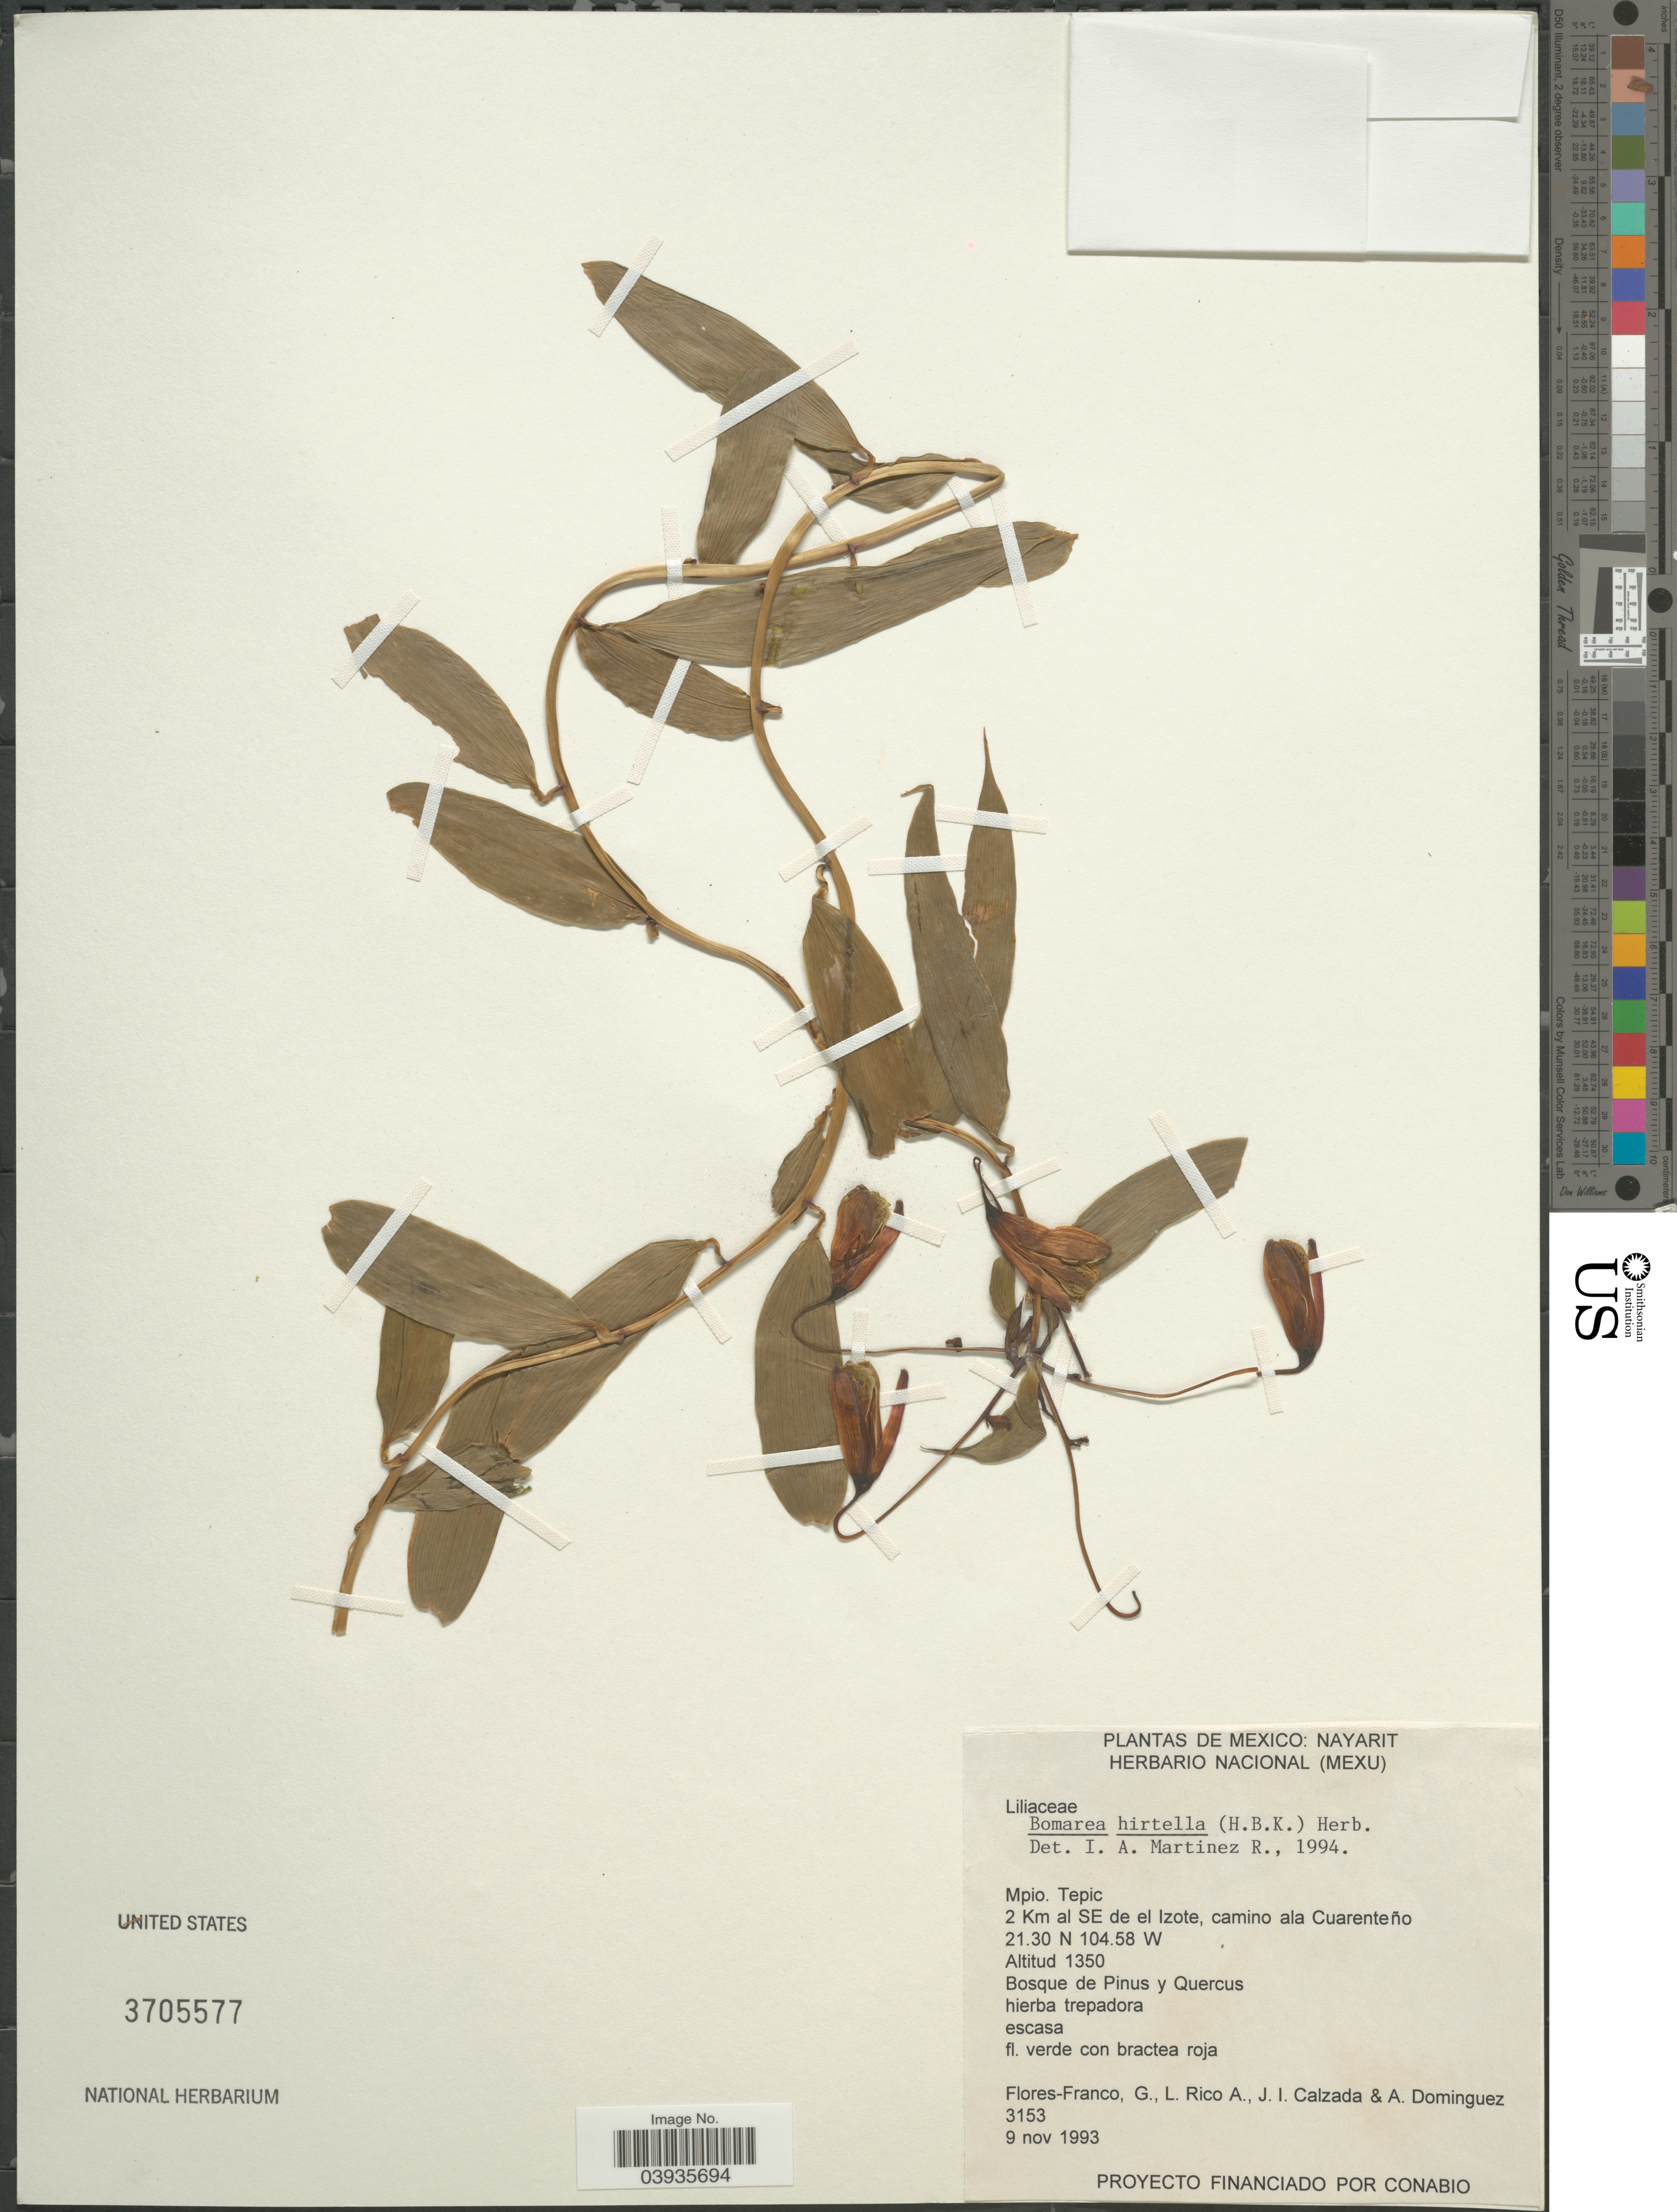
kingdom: Plantae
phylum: Tracheophyta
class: Liliopsida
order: Liliales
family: Alstroemeriaceae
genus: Bomarea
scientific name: Bomarea hirtella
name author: (Kunth) Herb.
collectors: G. Flores F., M. Rico Arce, J. I. Calzada & A. Dominguez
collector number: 3153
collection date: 1993-11-09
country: Mexico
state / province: Nayarit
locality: Mpio. Tepic. 2 Km al SE de el Izote, camino ala Cuarenteño.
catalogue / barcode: US 3705577